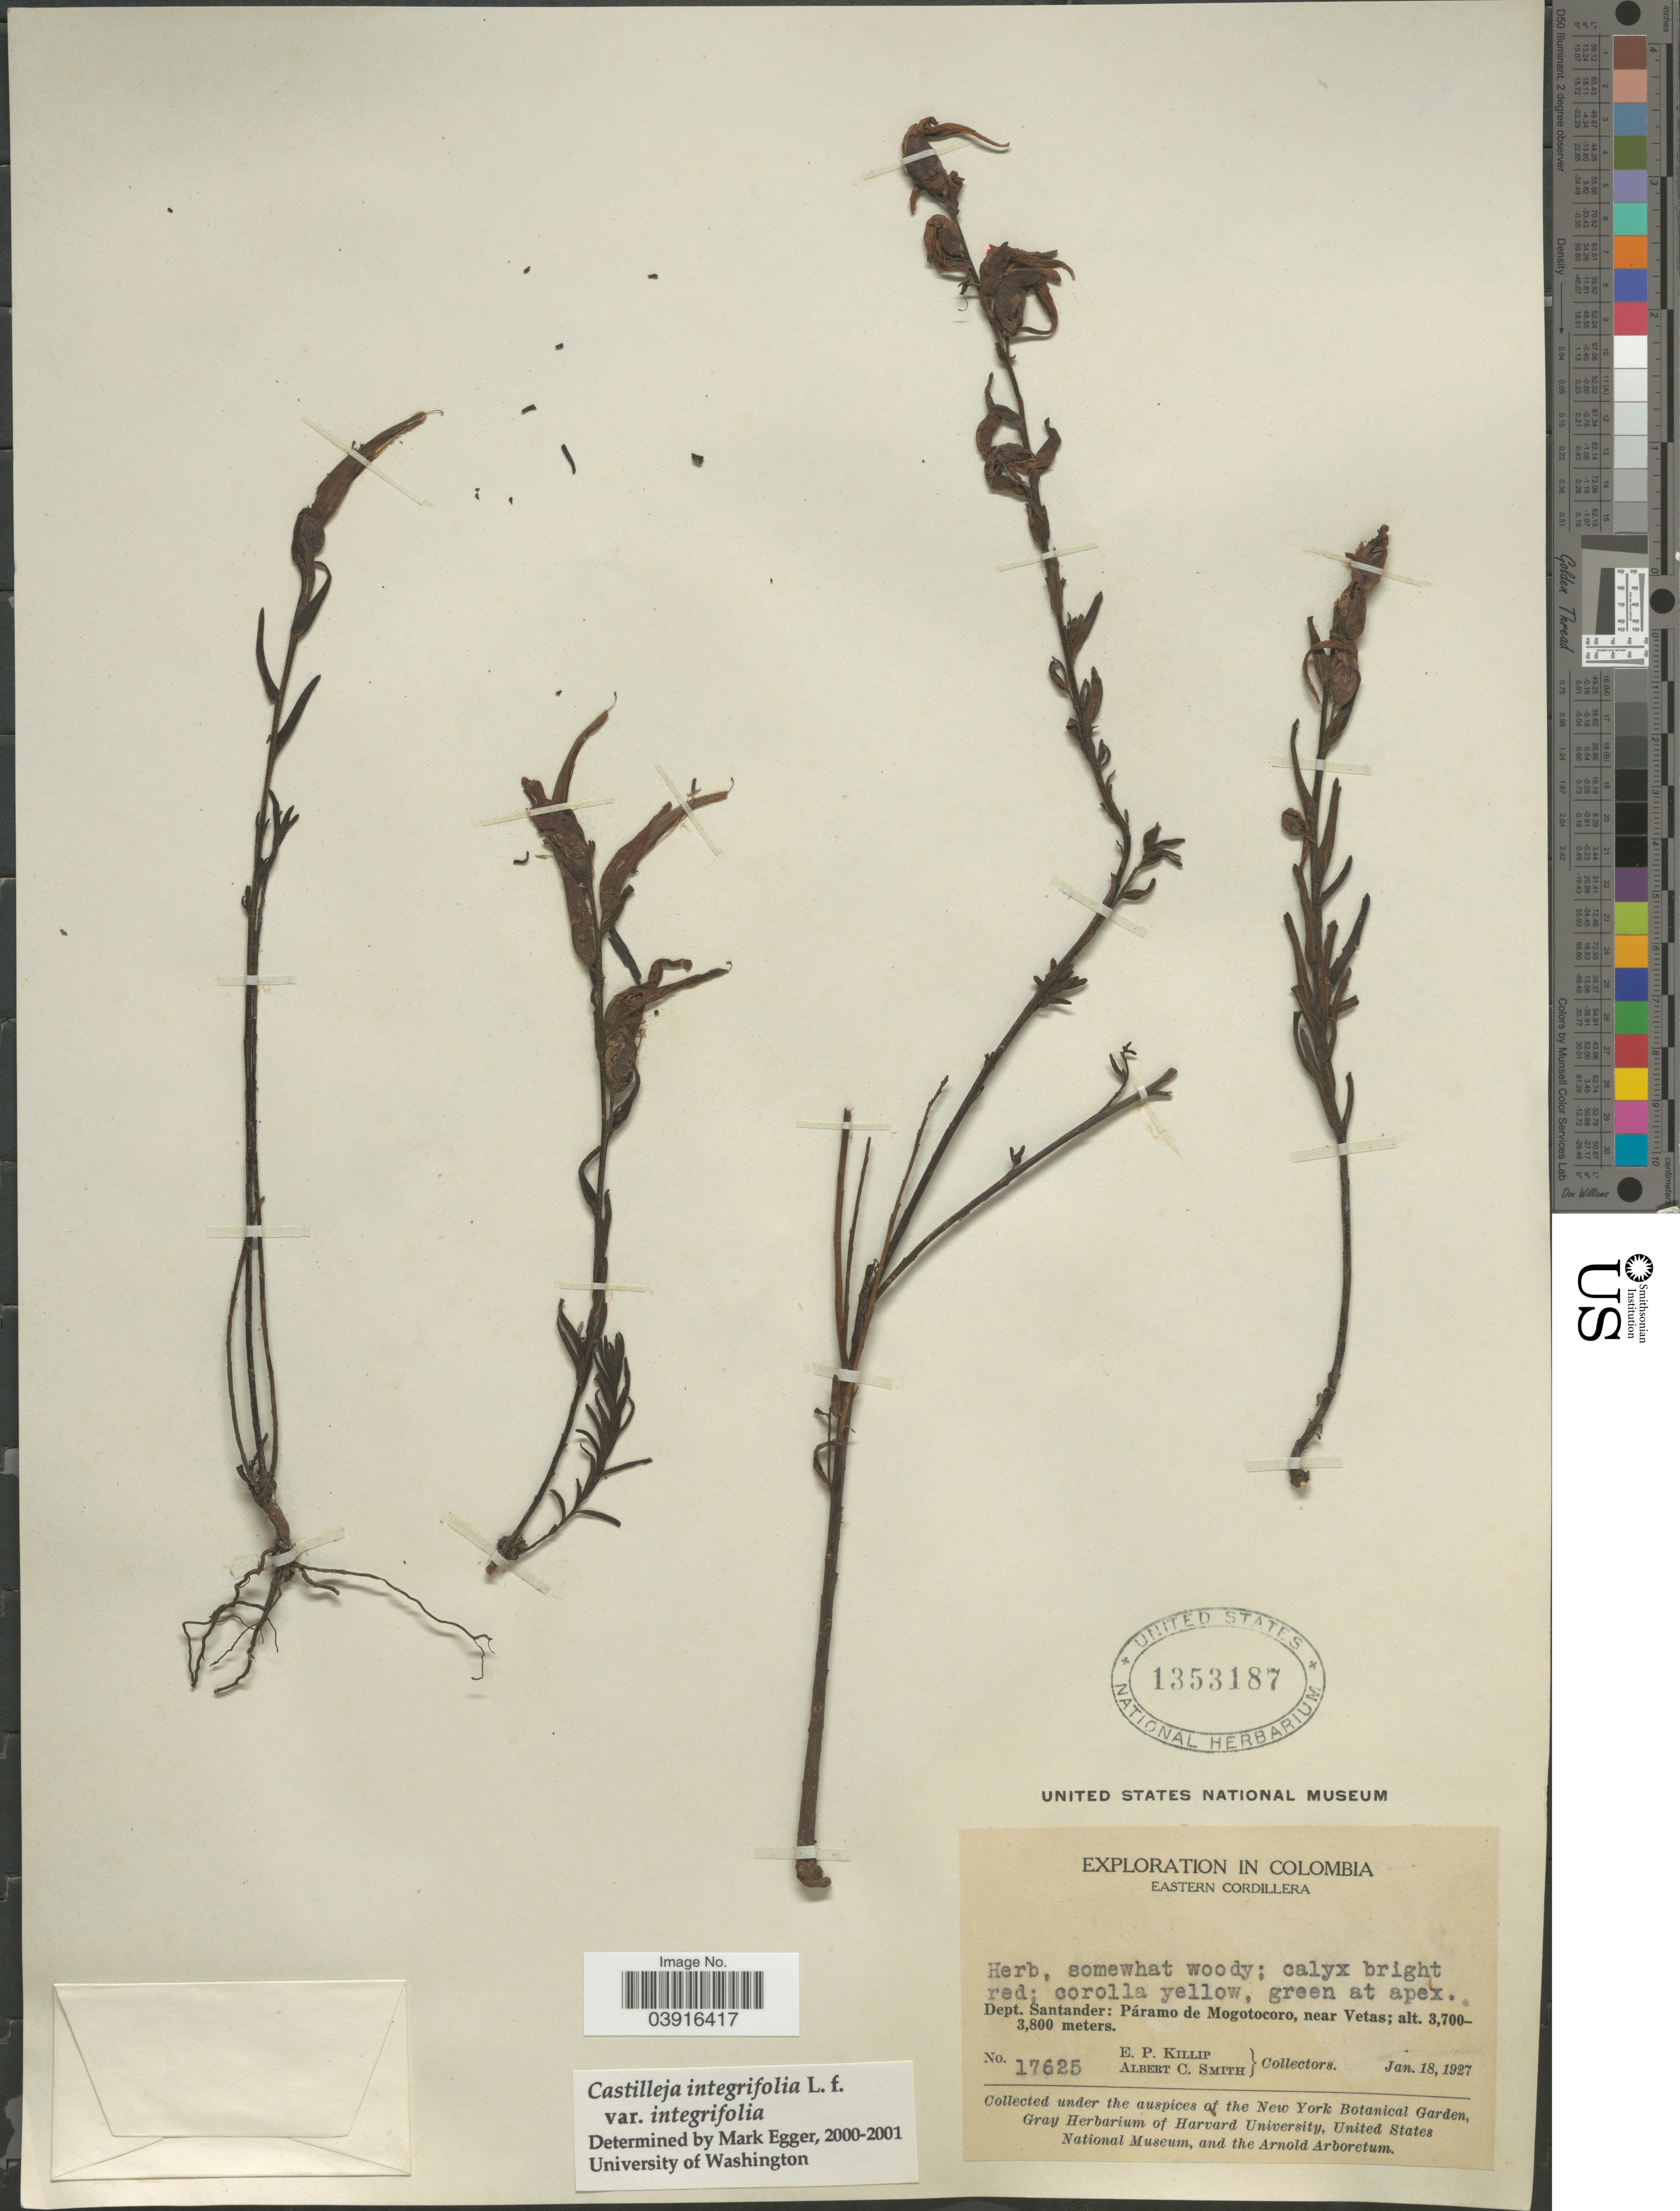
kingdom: Plantae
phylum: Tracheophyta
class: Magnoliopsida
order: Lamiales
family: Orobanchaceae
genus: Castilleja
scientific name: Castilleja integrifolia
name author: L. f.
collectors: E. P. Killip & A. C. Smith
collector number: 17625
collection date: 1927-01-18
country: Colombia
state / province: Santander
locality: Eastern Cordillera. Dept. Santander: Páramo de Mogotocoro, near Vetas.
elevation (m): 3700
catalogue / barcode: US 1353187